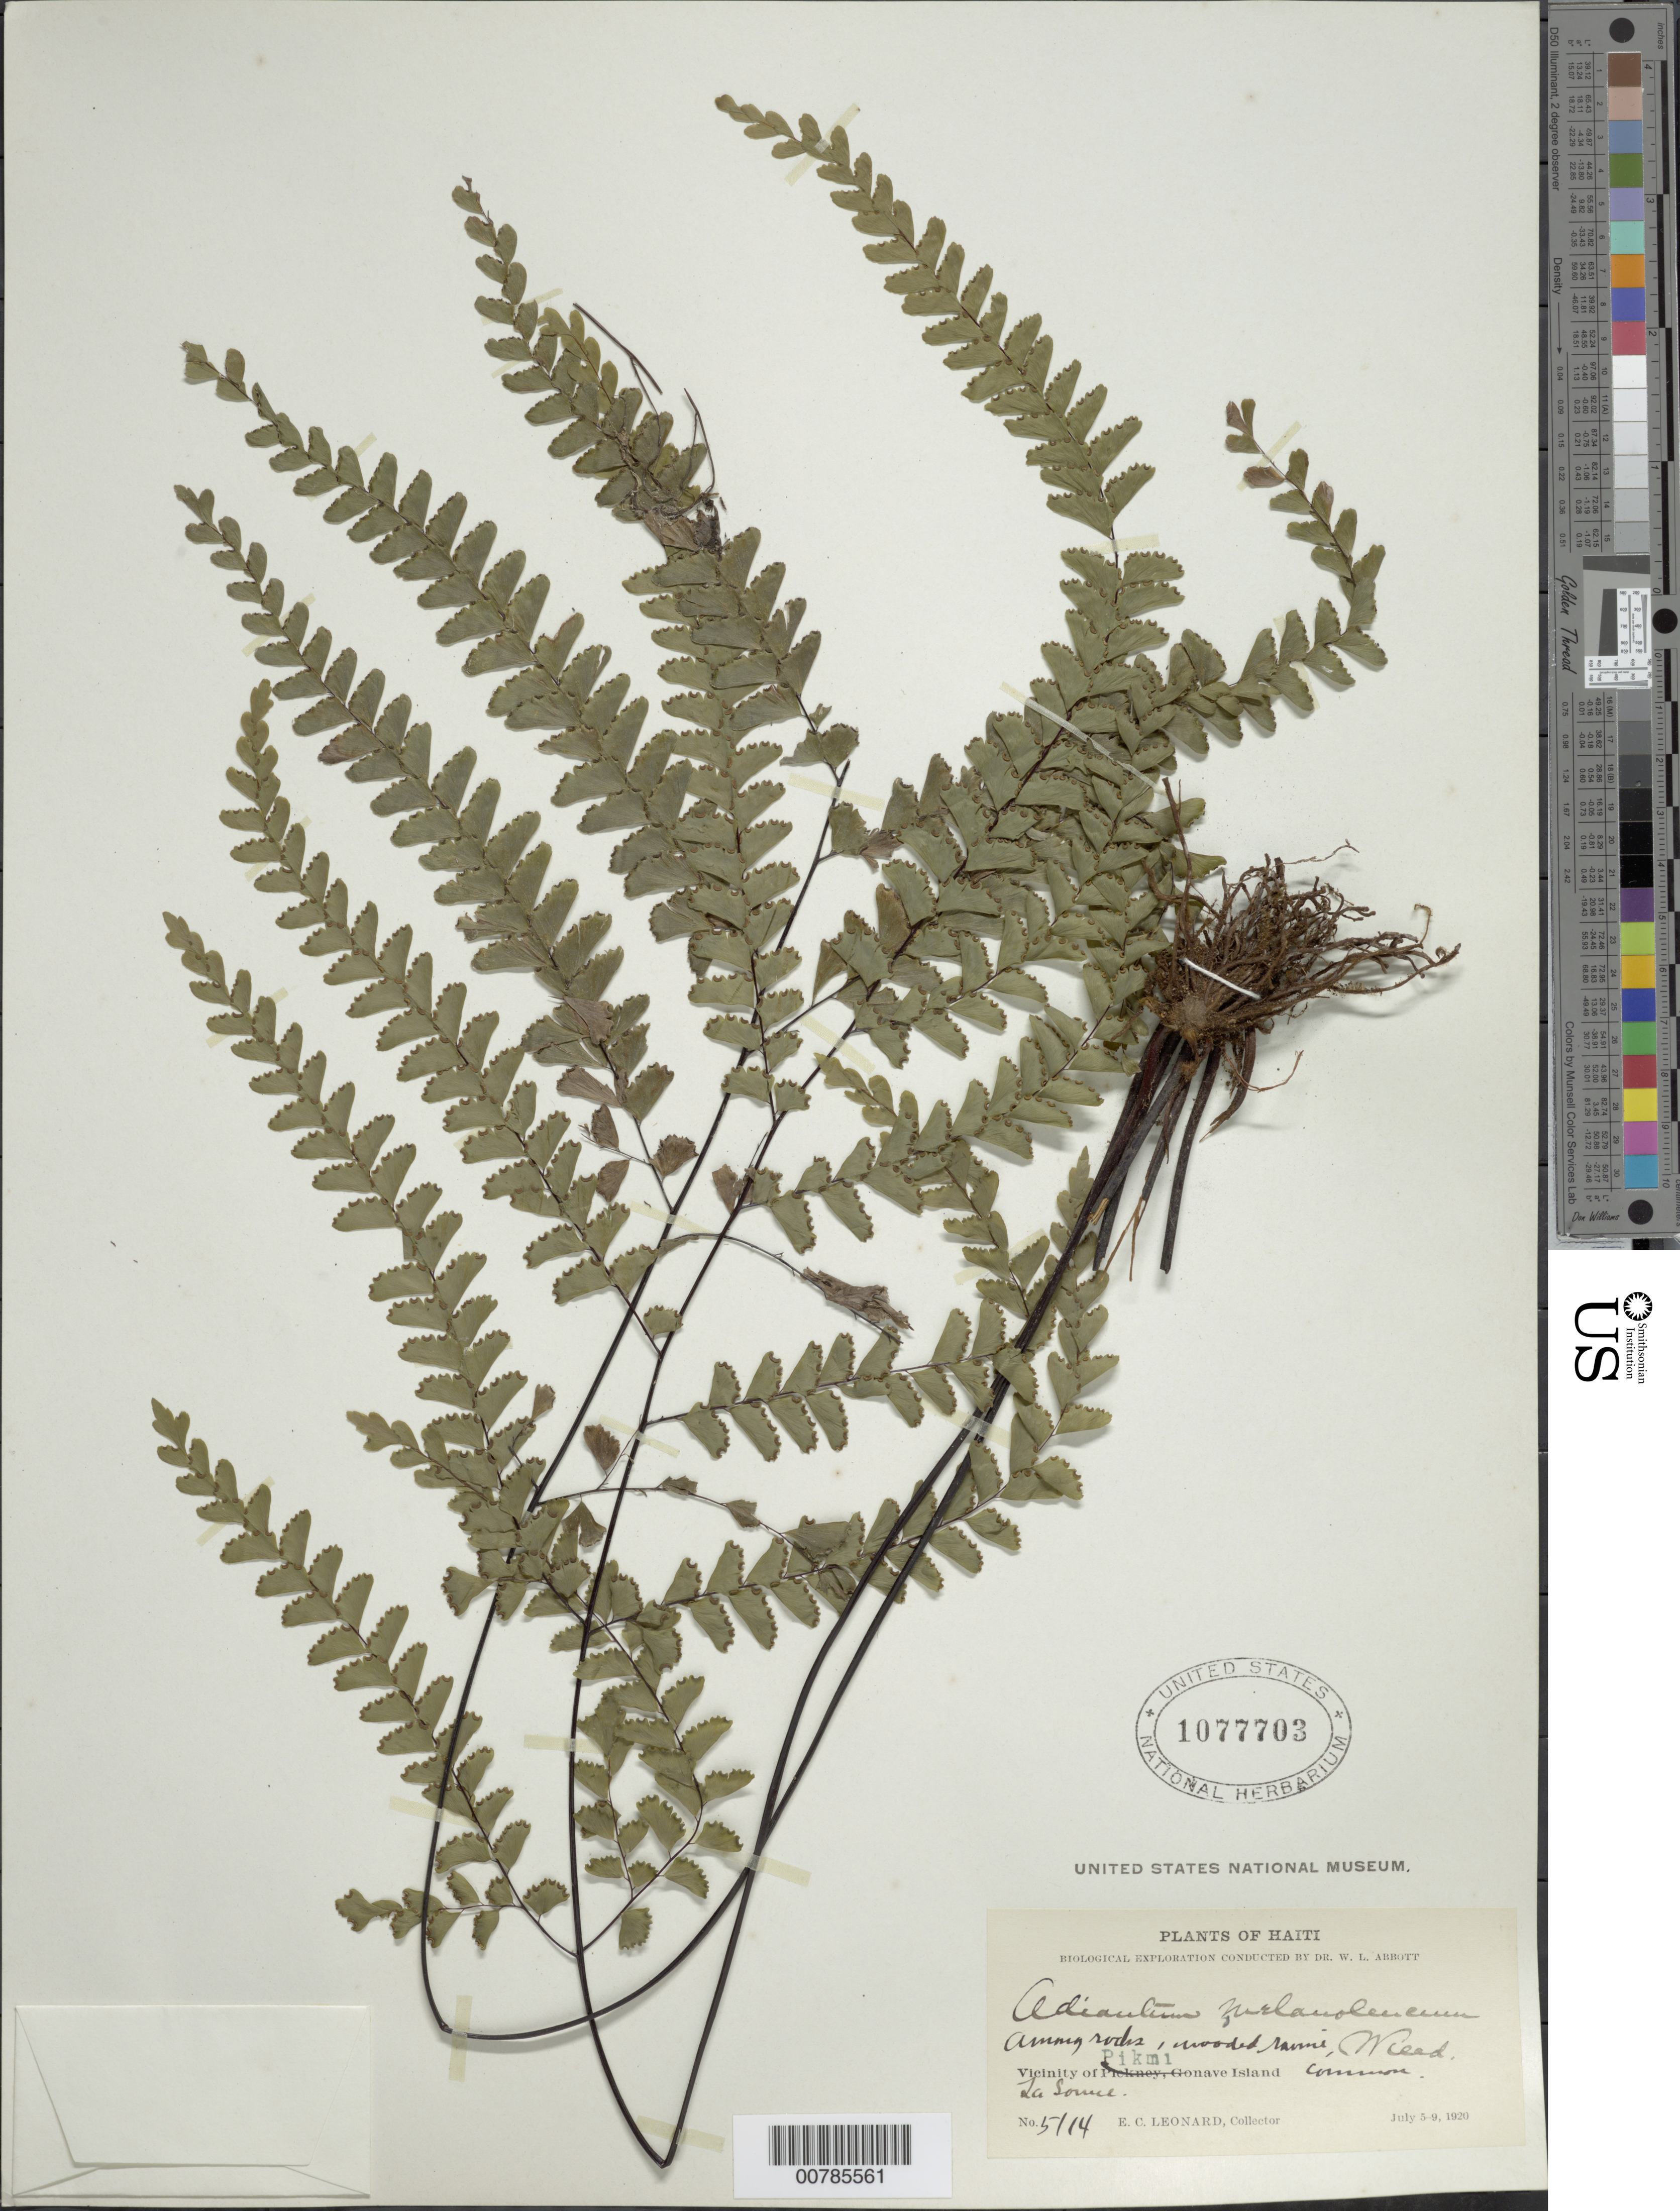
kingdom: Plantae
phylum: Tracheophyta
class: Polypodiopsida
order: Polypodiales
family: Pteridaceae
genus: Adiantum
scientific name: Adiantum melanoleucum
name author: Willd.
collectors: E. C. Leonard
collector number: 5114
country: Haiti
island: Hispaniola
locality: Pikmi, Gonave Island, La Source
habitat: Among rocks, wooded ravine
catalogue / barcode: US 1077703